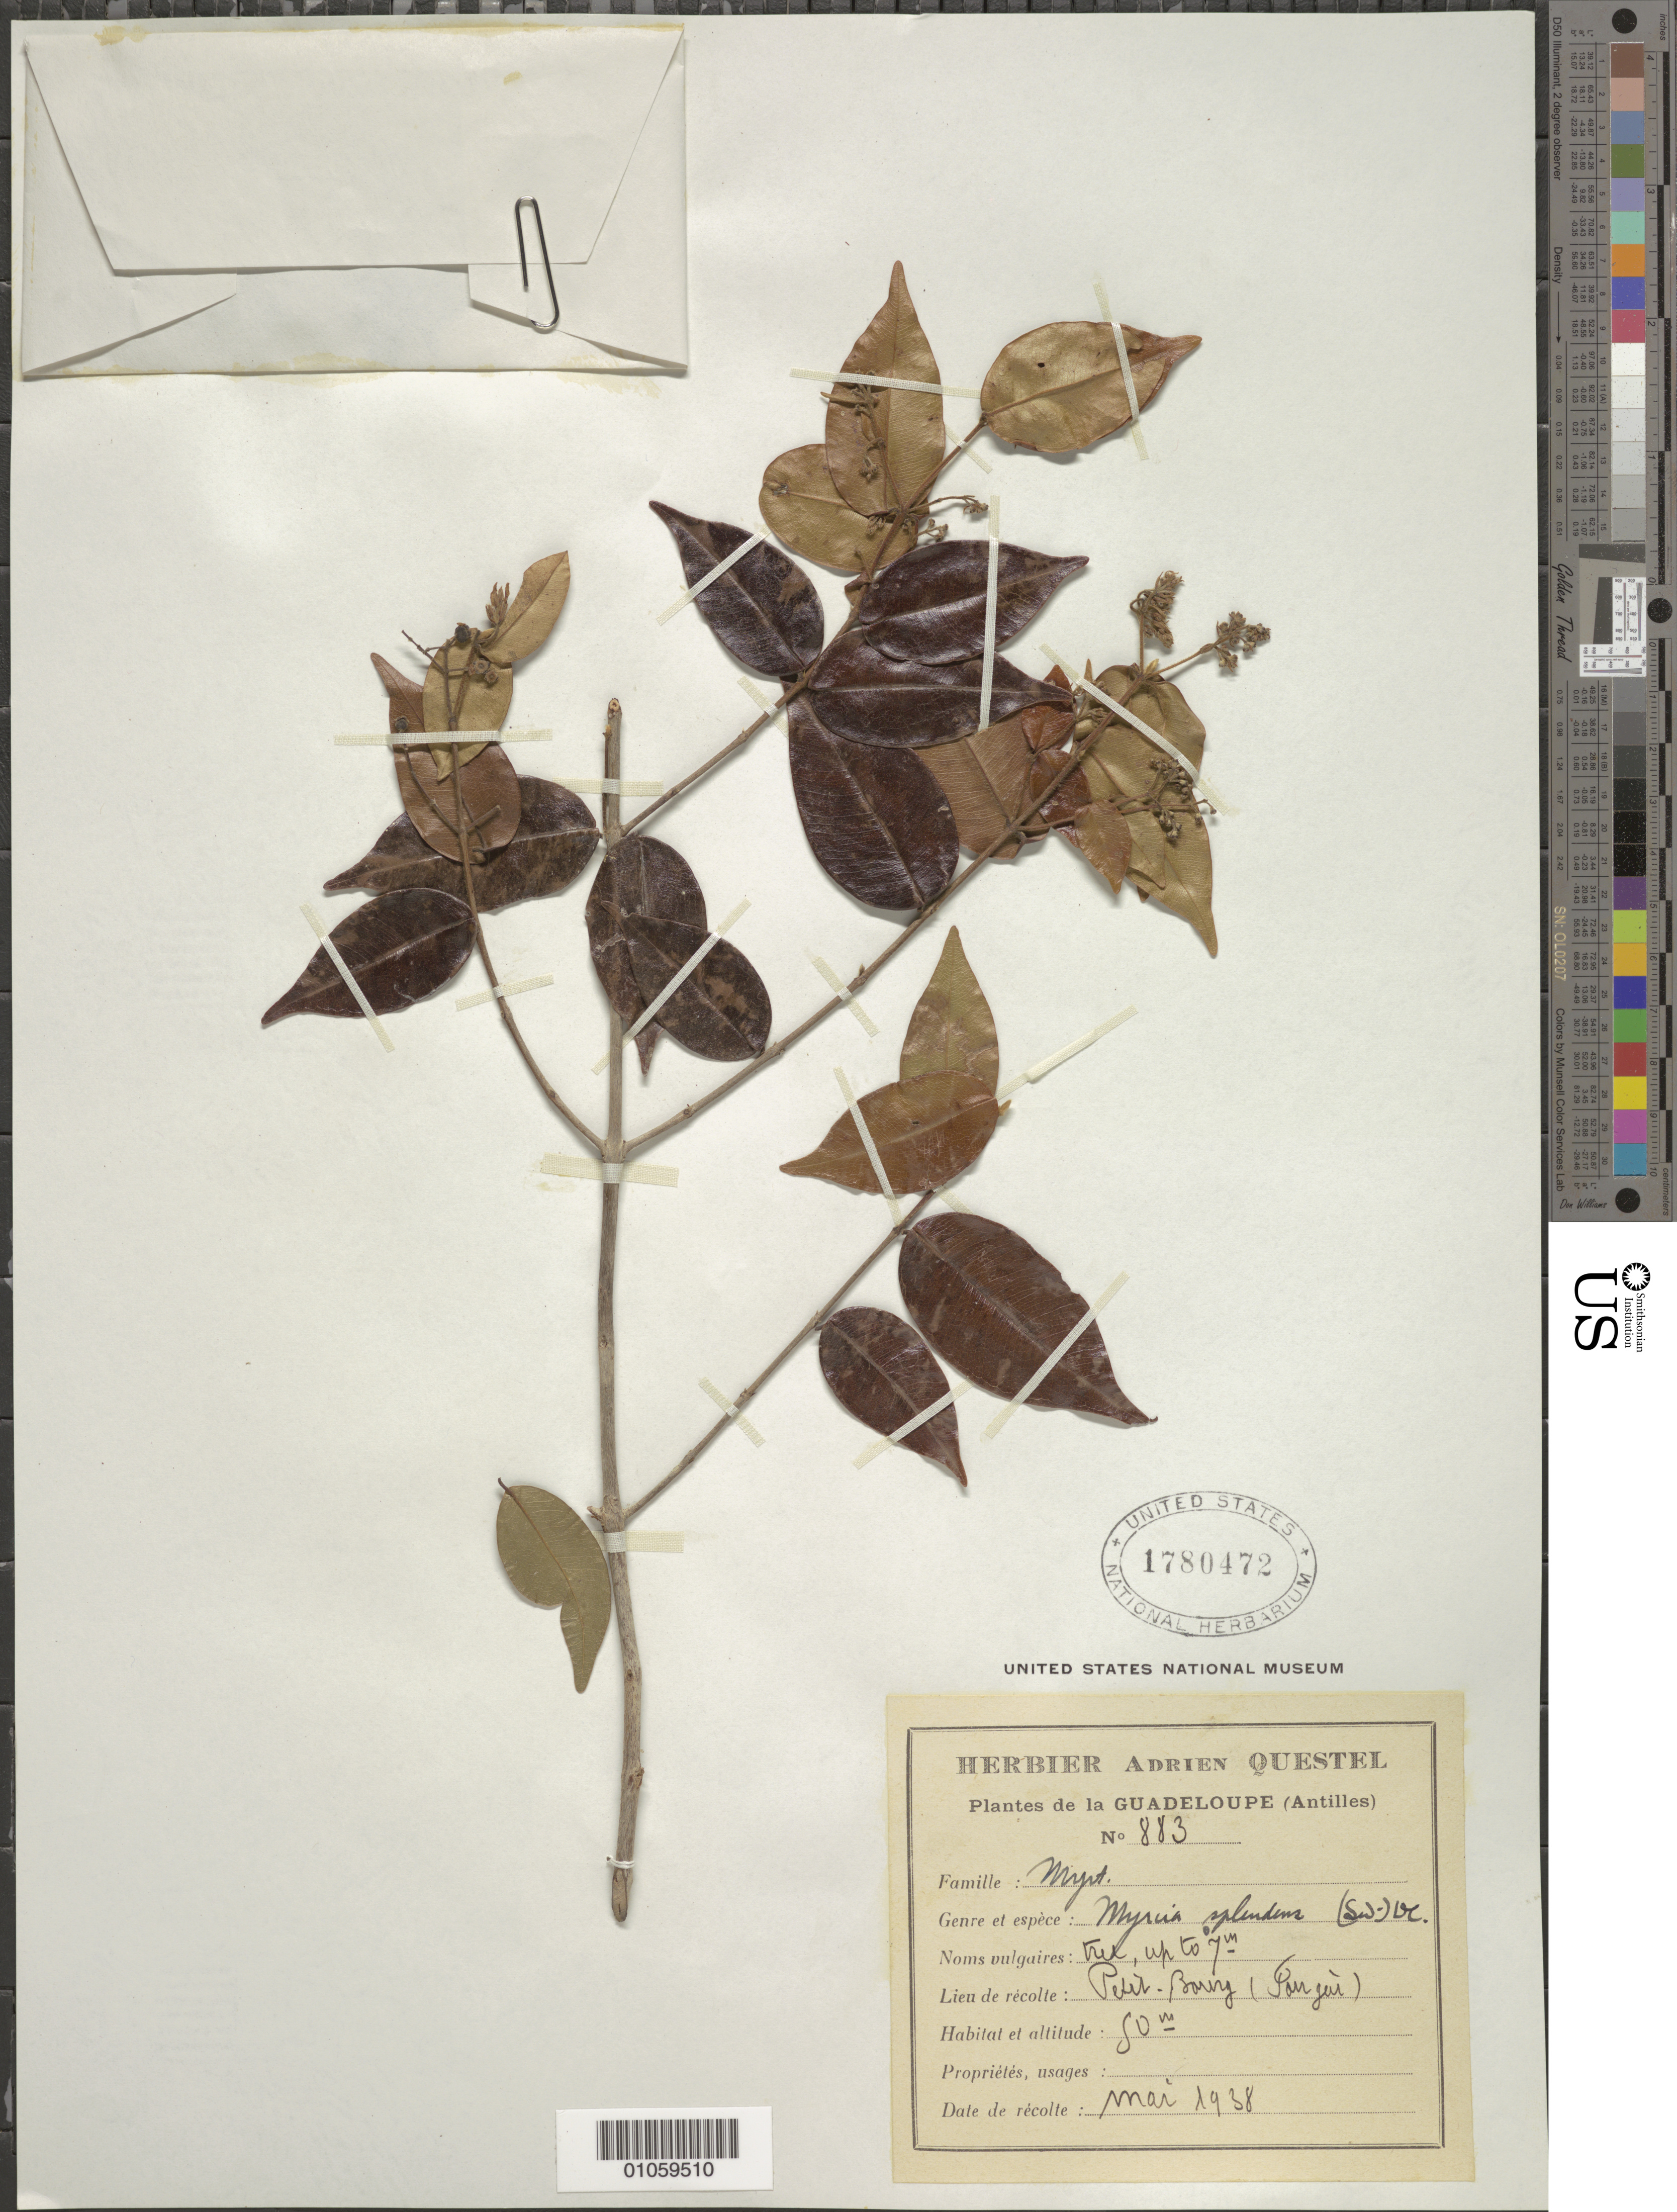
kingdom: Plantae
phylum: Tracheophyta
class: Magnoliopsida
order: Myrtales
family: Myrtaceae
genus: Myrcia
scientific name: Myrcia splendens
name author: (Sw.) DC.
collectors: A. Questel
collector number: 883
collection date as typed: May 1938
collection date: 1938-05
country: Guadeloupe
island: Basse Terre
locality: Petit-Bourg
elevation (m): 50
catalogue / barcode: US 1780472